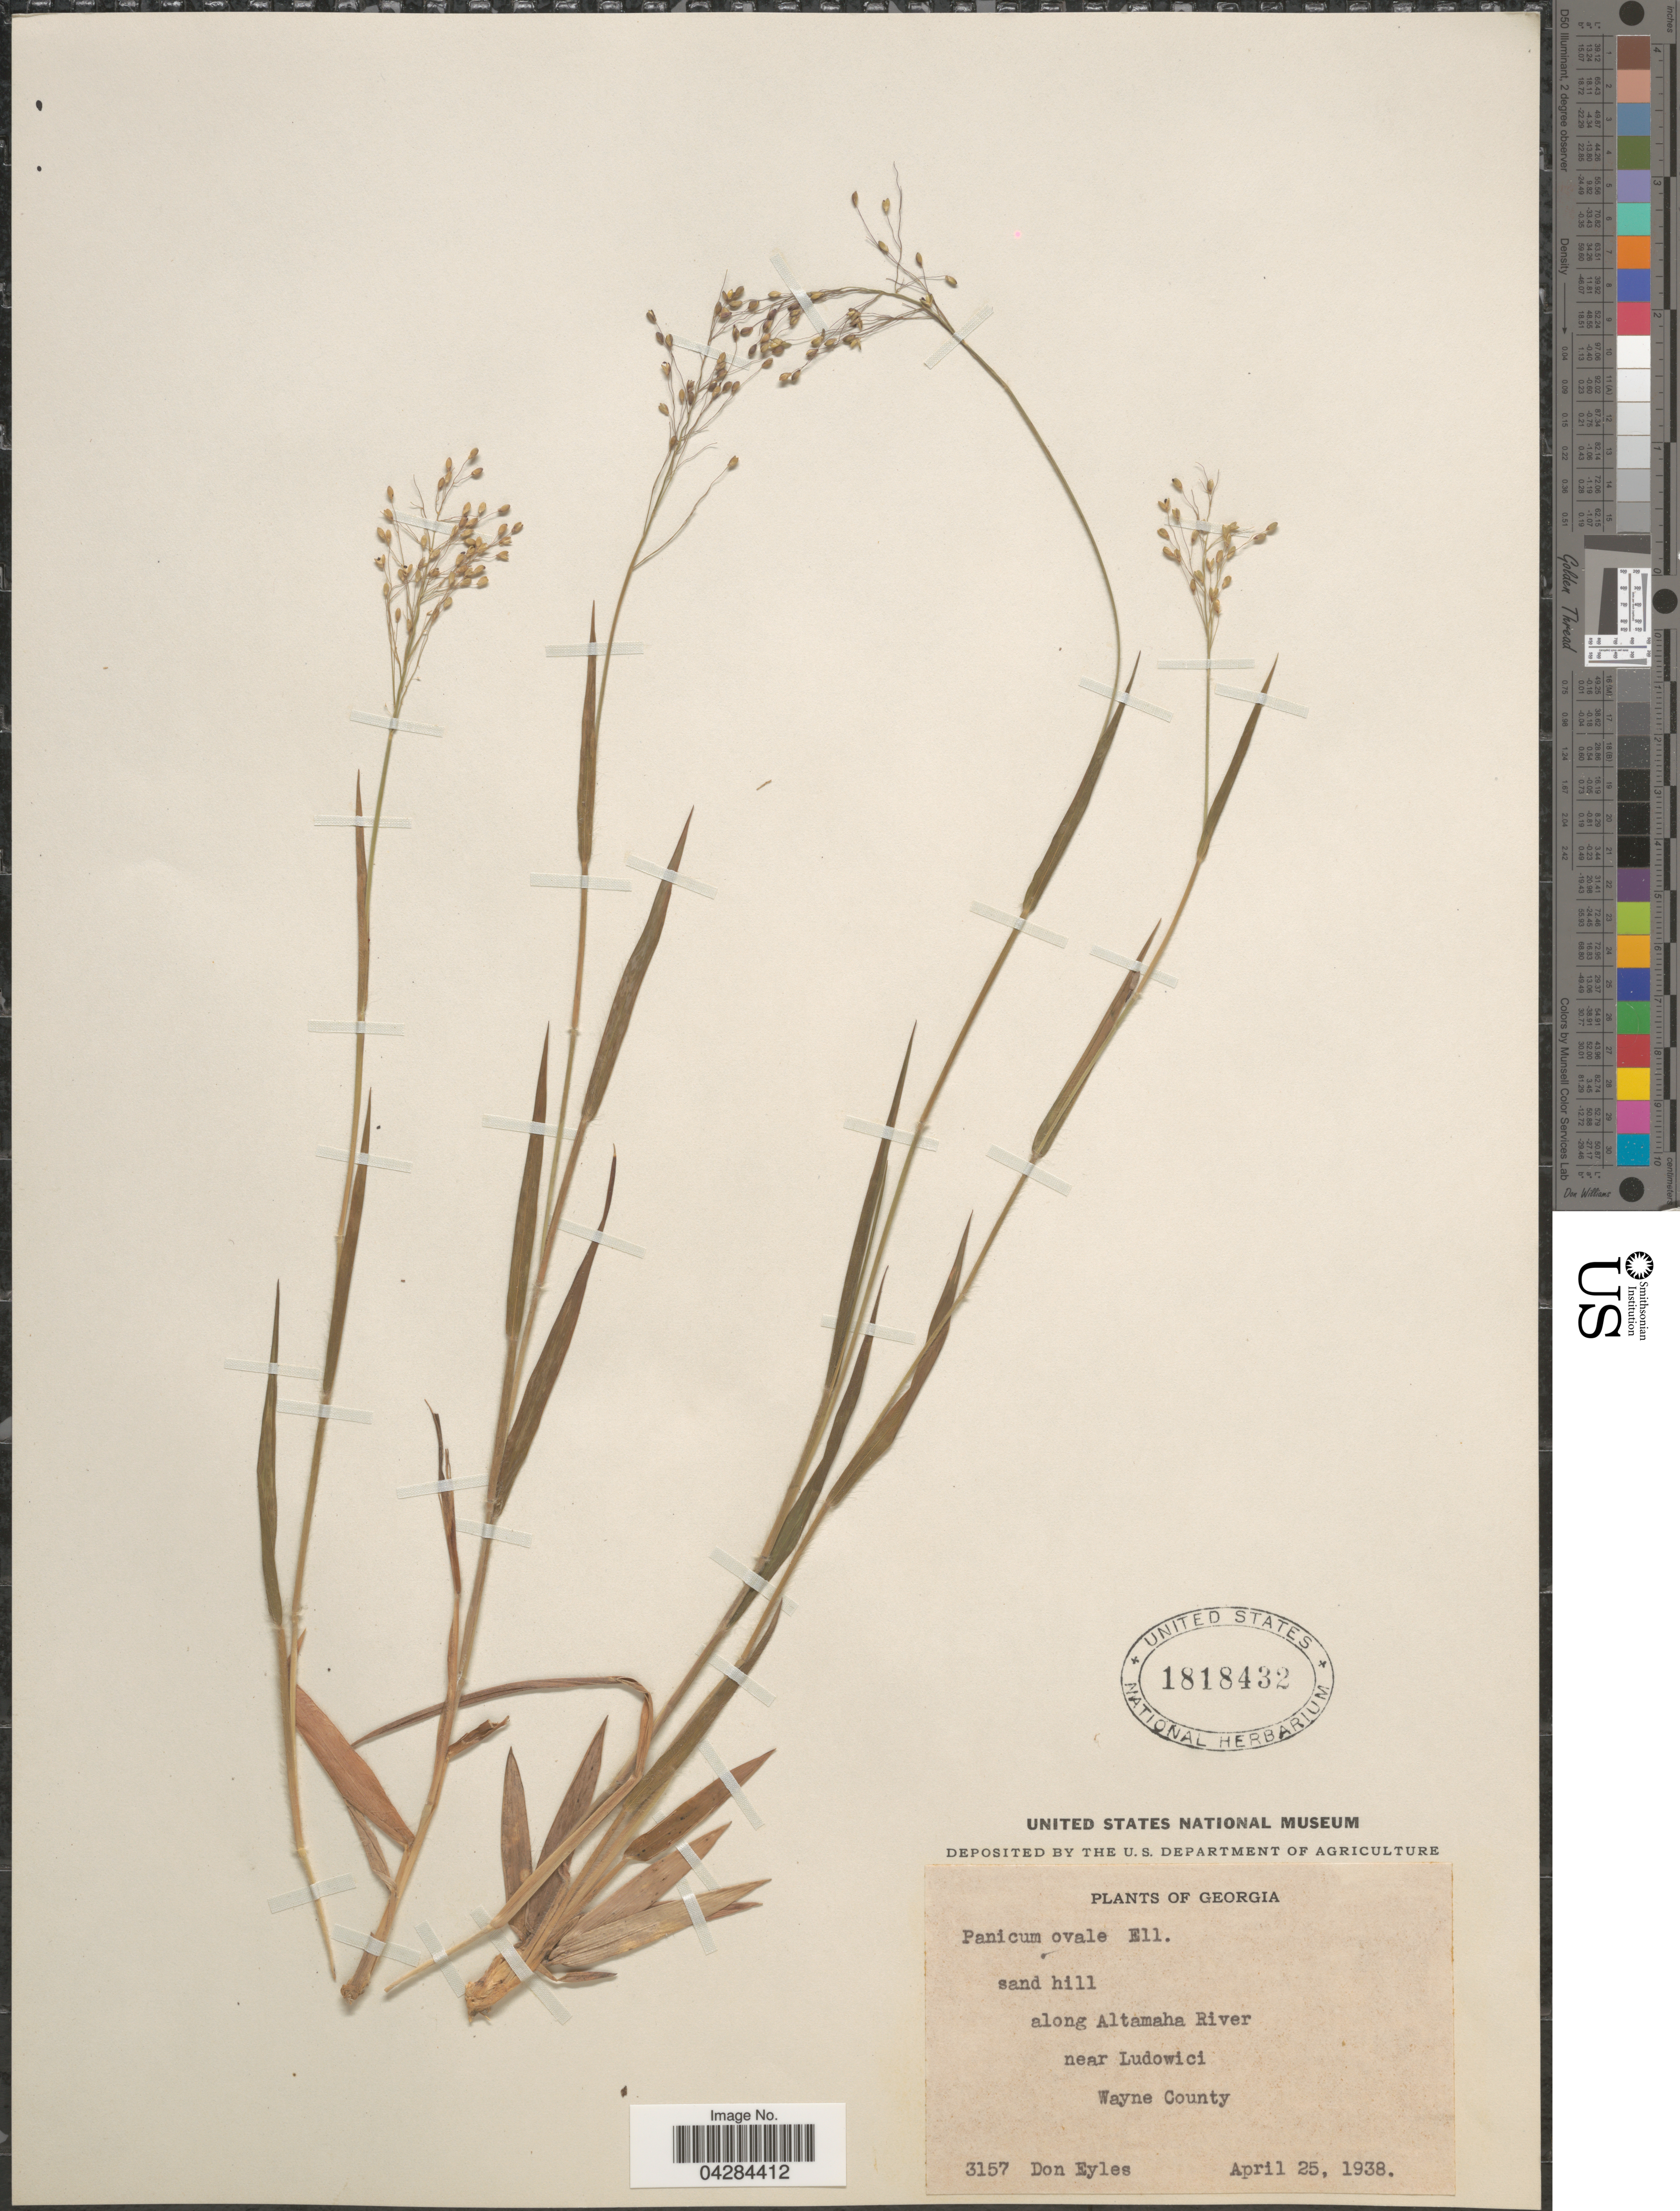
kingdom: Plantae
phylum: Tracheophyta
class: Liliopsida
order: Poales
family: Poaceae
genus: Dichanthelium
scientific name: Dichanthelium ovale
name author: (Elliott) Gould & C.A. Clark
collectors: D. Eyles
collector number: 3157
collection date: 1938-04-25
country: United States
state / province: Georgia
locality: Sand hill along Altamaha River near Ludowici. Wayne County.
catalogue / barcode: US 1818432